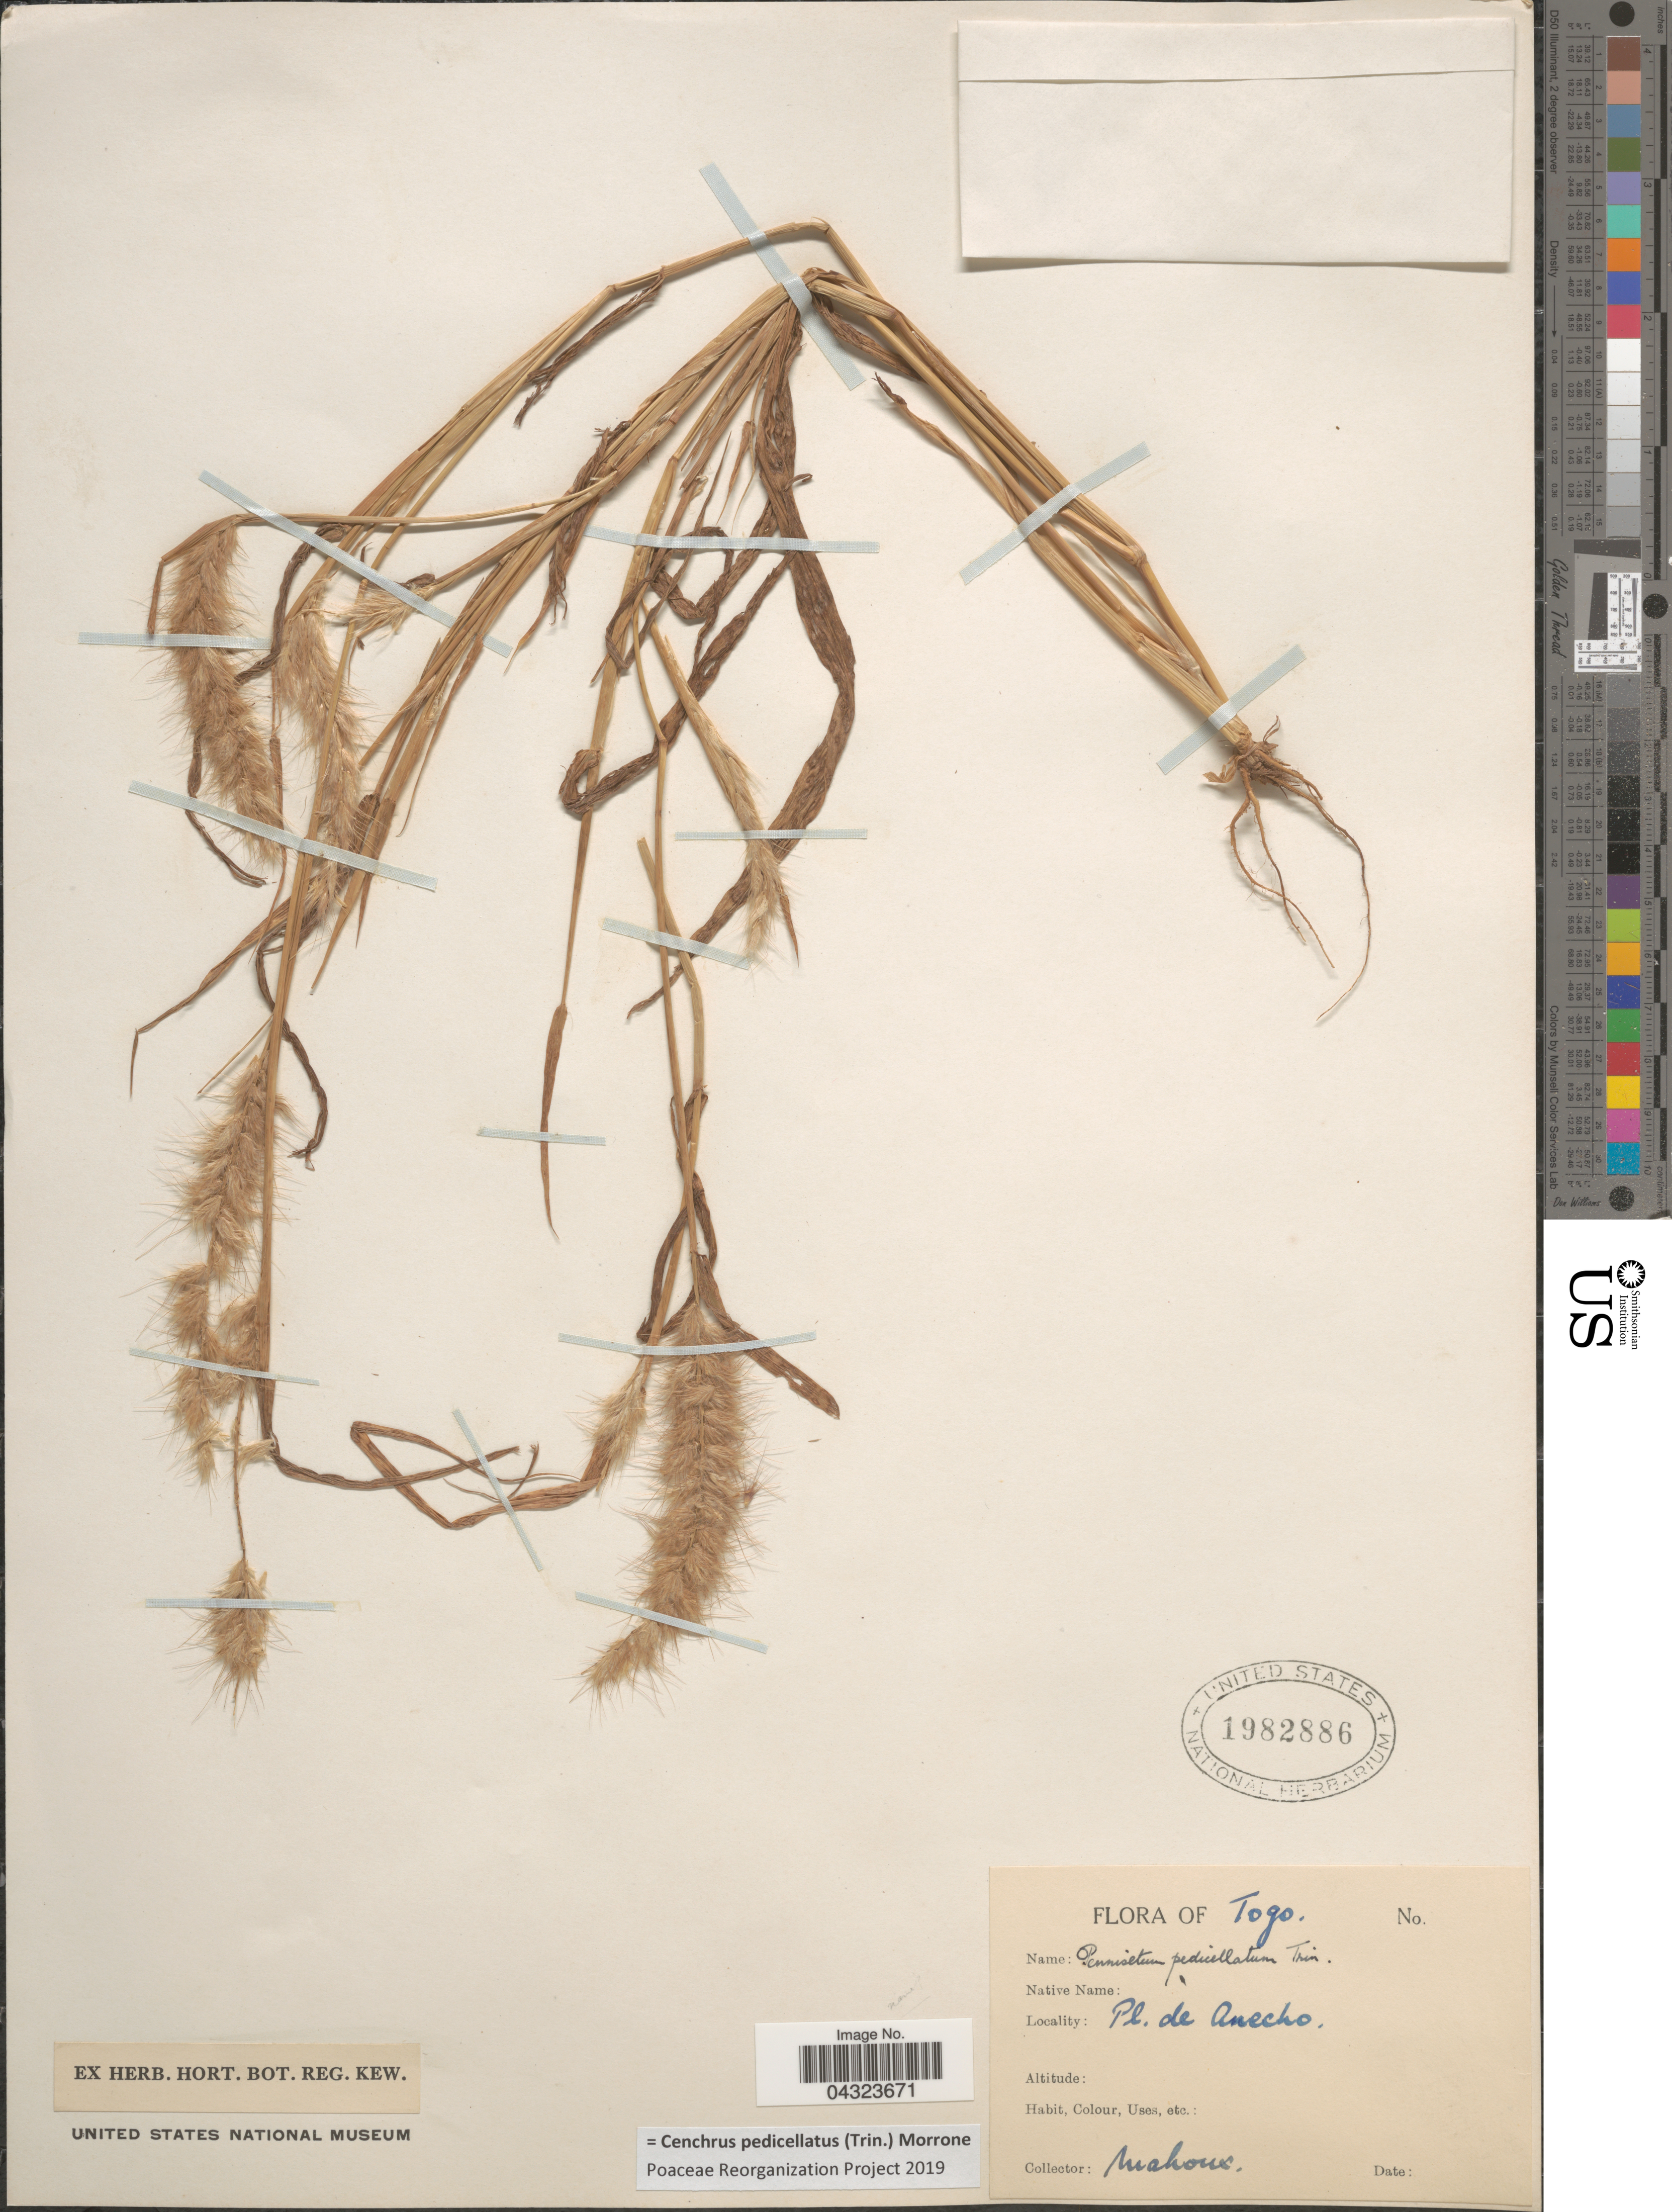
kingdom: Plantae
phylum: Tracheophyta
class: Liliopsida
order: Poales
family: Poaceae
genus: Cenchrus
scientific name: Cenchrus pedicellatus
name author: (Trin.) Morrone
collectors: P. Mahoux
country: Togo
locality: Pl. de Anecho.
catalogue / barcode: US 1982886